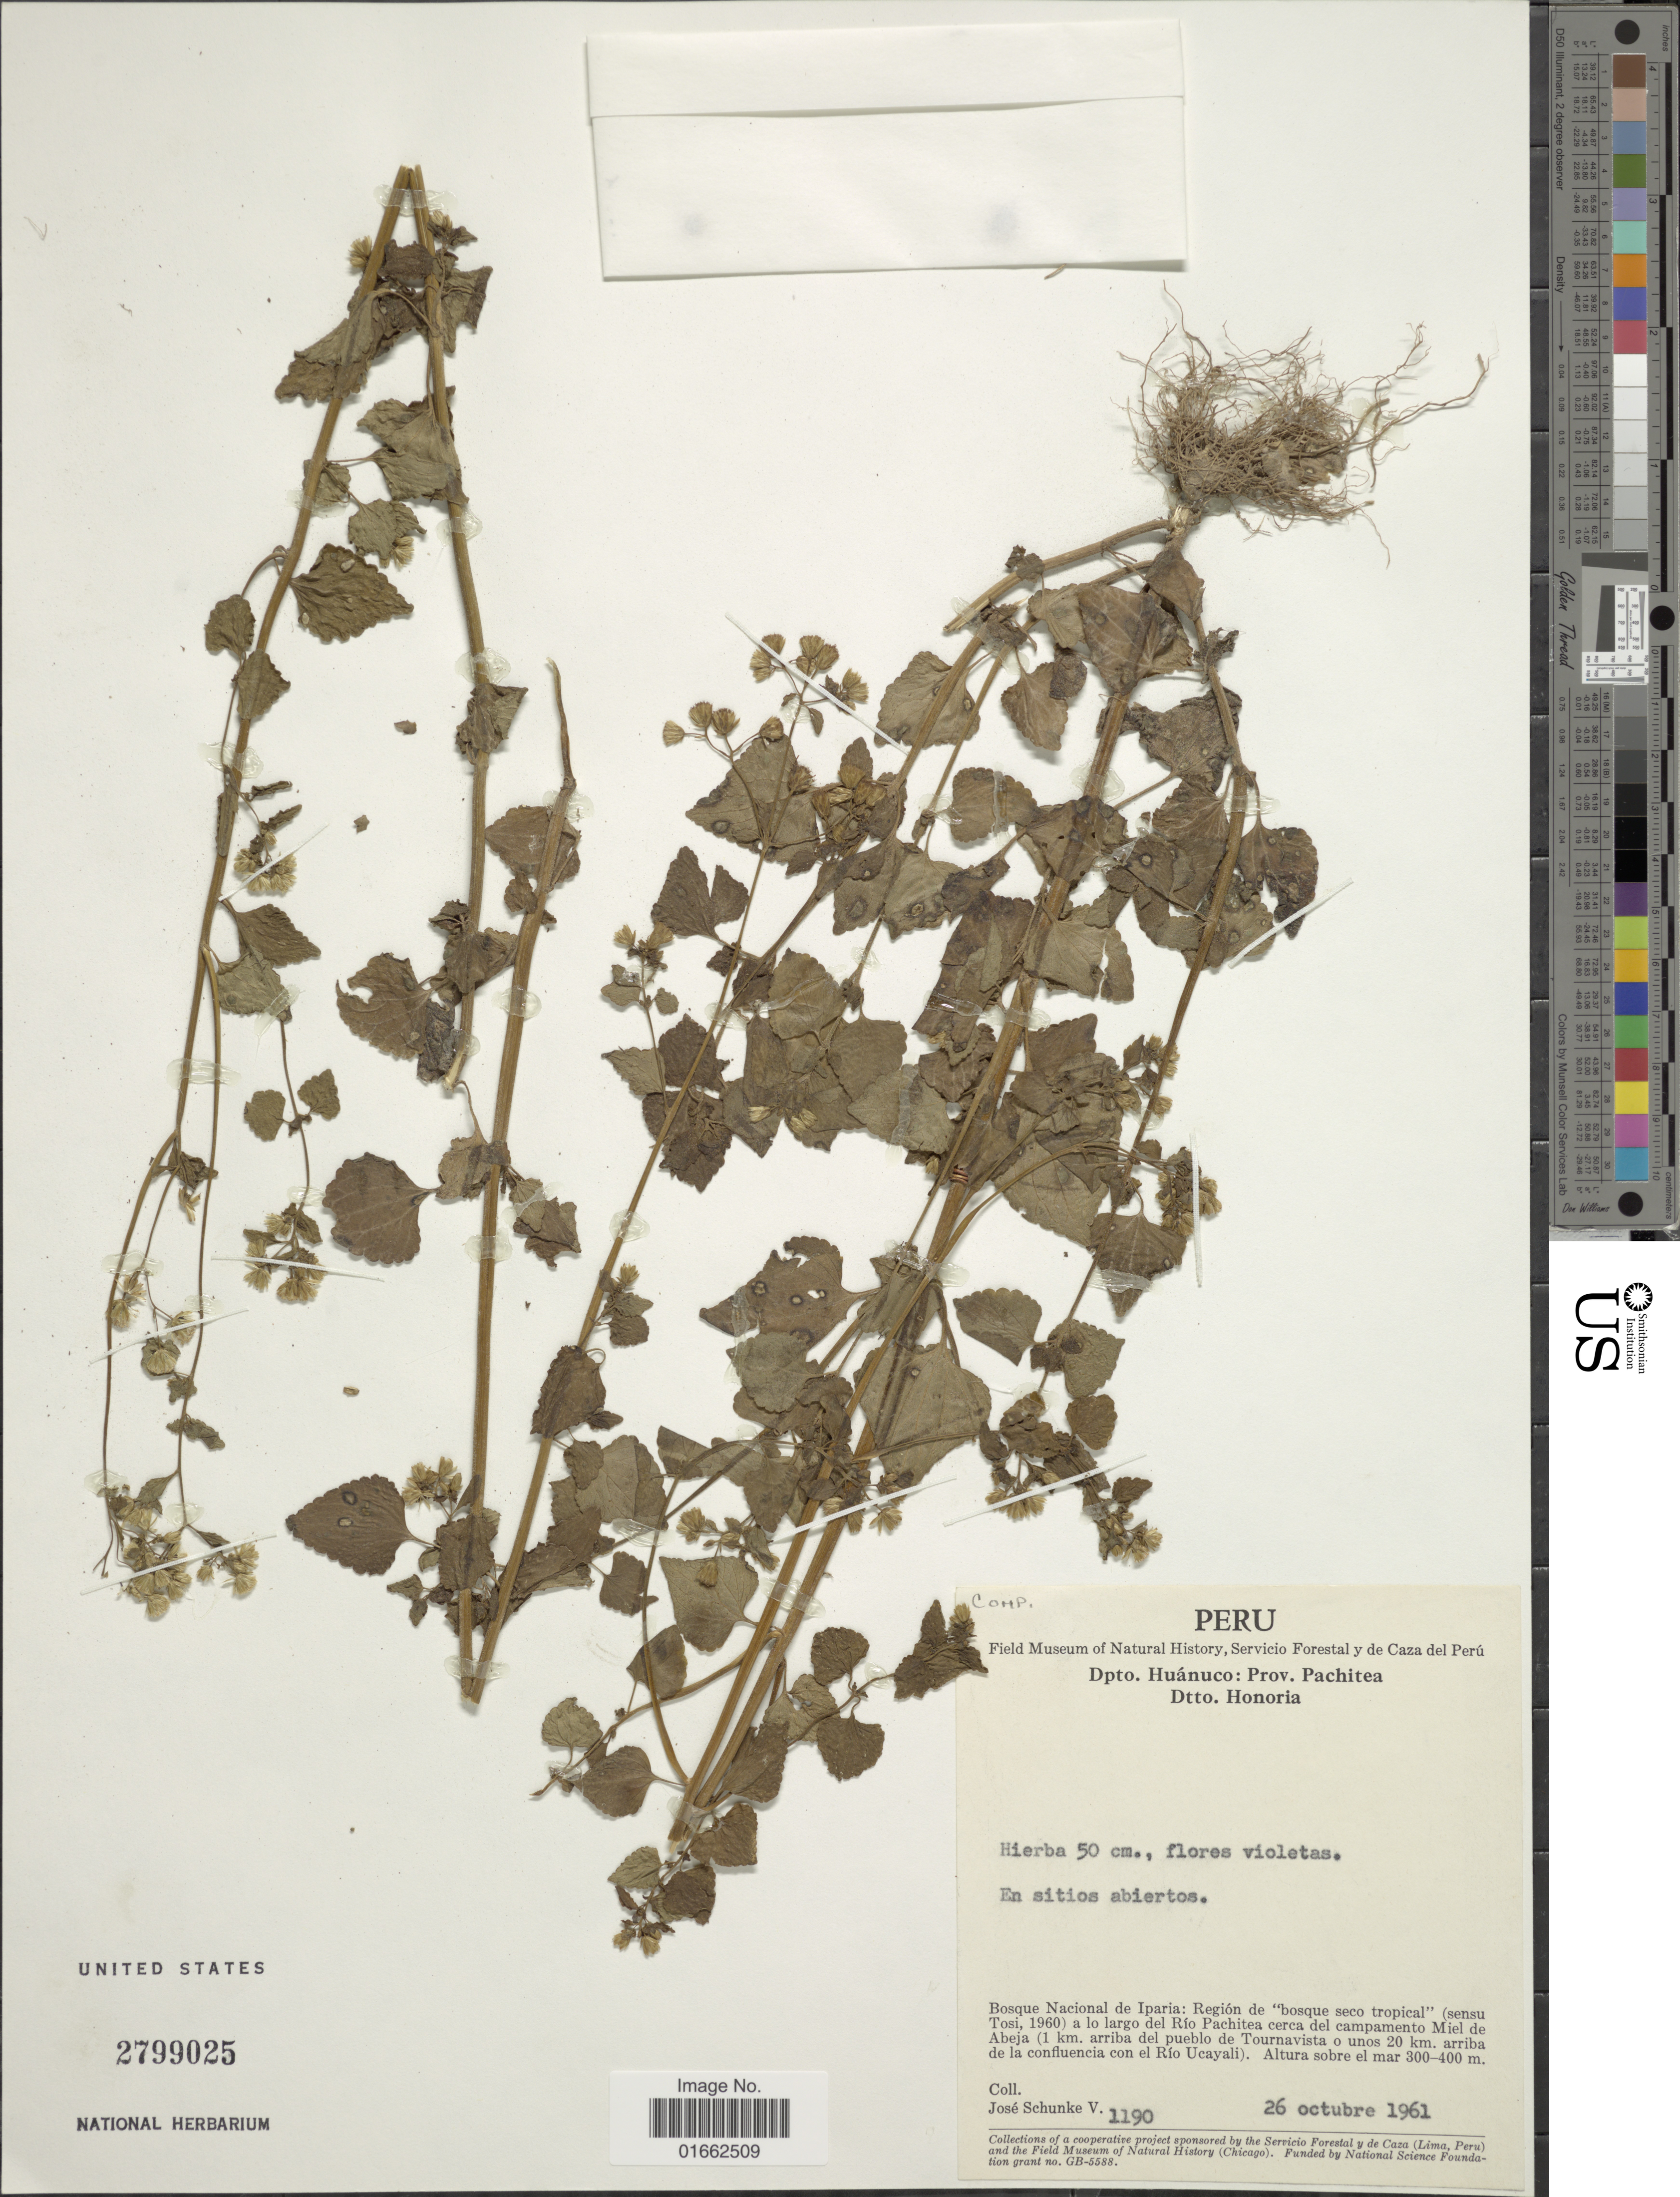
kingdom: Plantae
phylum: Tracheophyta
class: Magnoliopsida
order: Asterales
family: Asteraceae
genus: Fleischmannia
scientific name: Fleischmannia microstemon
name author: (Cass.) R.M. King & H. Rob.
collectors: J. Schunke Vigo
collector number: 1190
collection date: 1961-10-26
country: Peru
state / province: Huánuco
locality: Dpto. Huánuco: Prov. Pachitea. Dtto. Honoria. Bosque Nacional de Iparia: Región de "bosque seco tropical" (sensu Tosi, 1960) a lo largo del Ro Pachitea cerca del campamento Miel de Abeja (1 km.960) a lo largo del Río Pachitea cerca del campamento Miel de Abeja (1 km. arriba del pueblo de Tournavista o unos 20 km. arriba de la confluencia con el Río Ucayali)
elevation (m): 300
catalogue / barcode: US 2799025